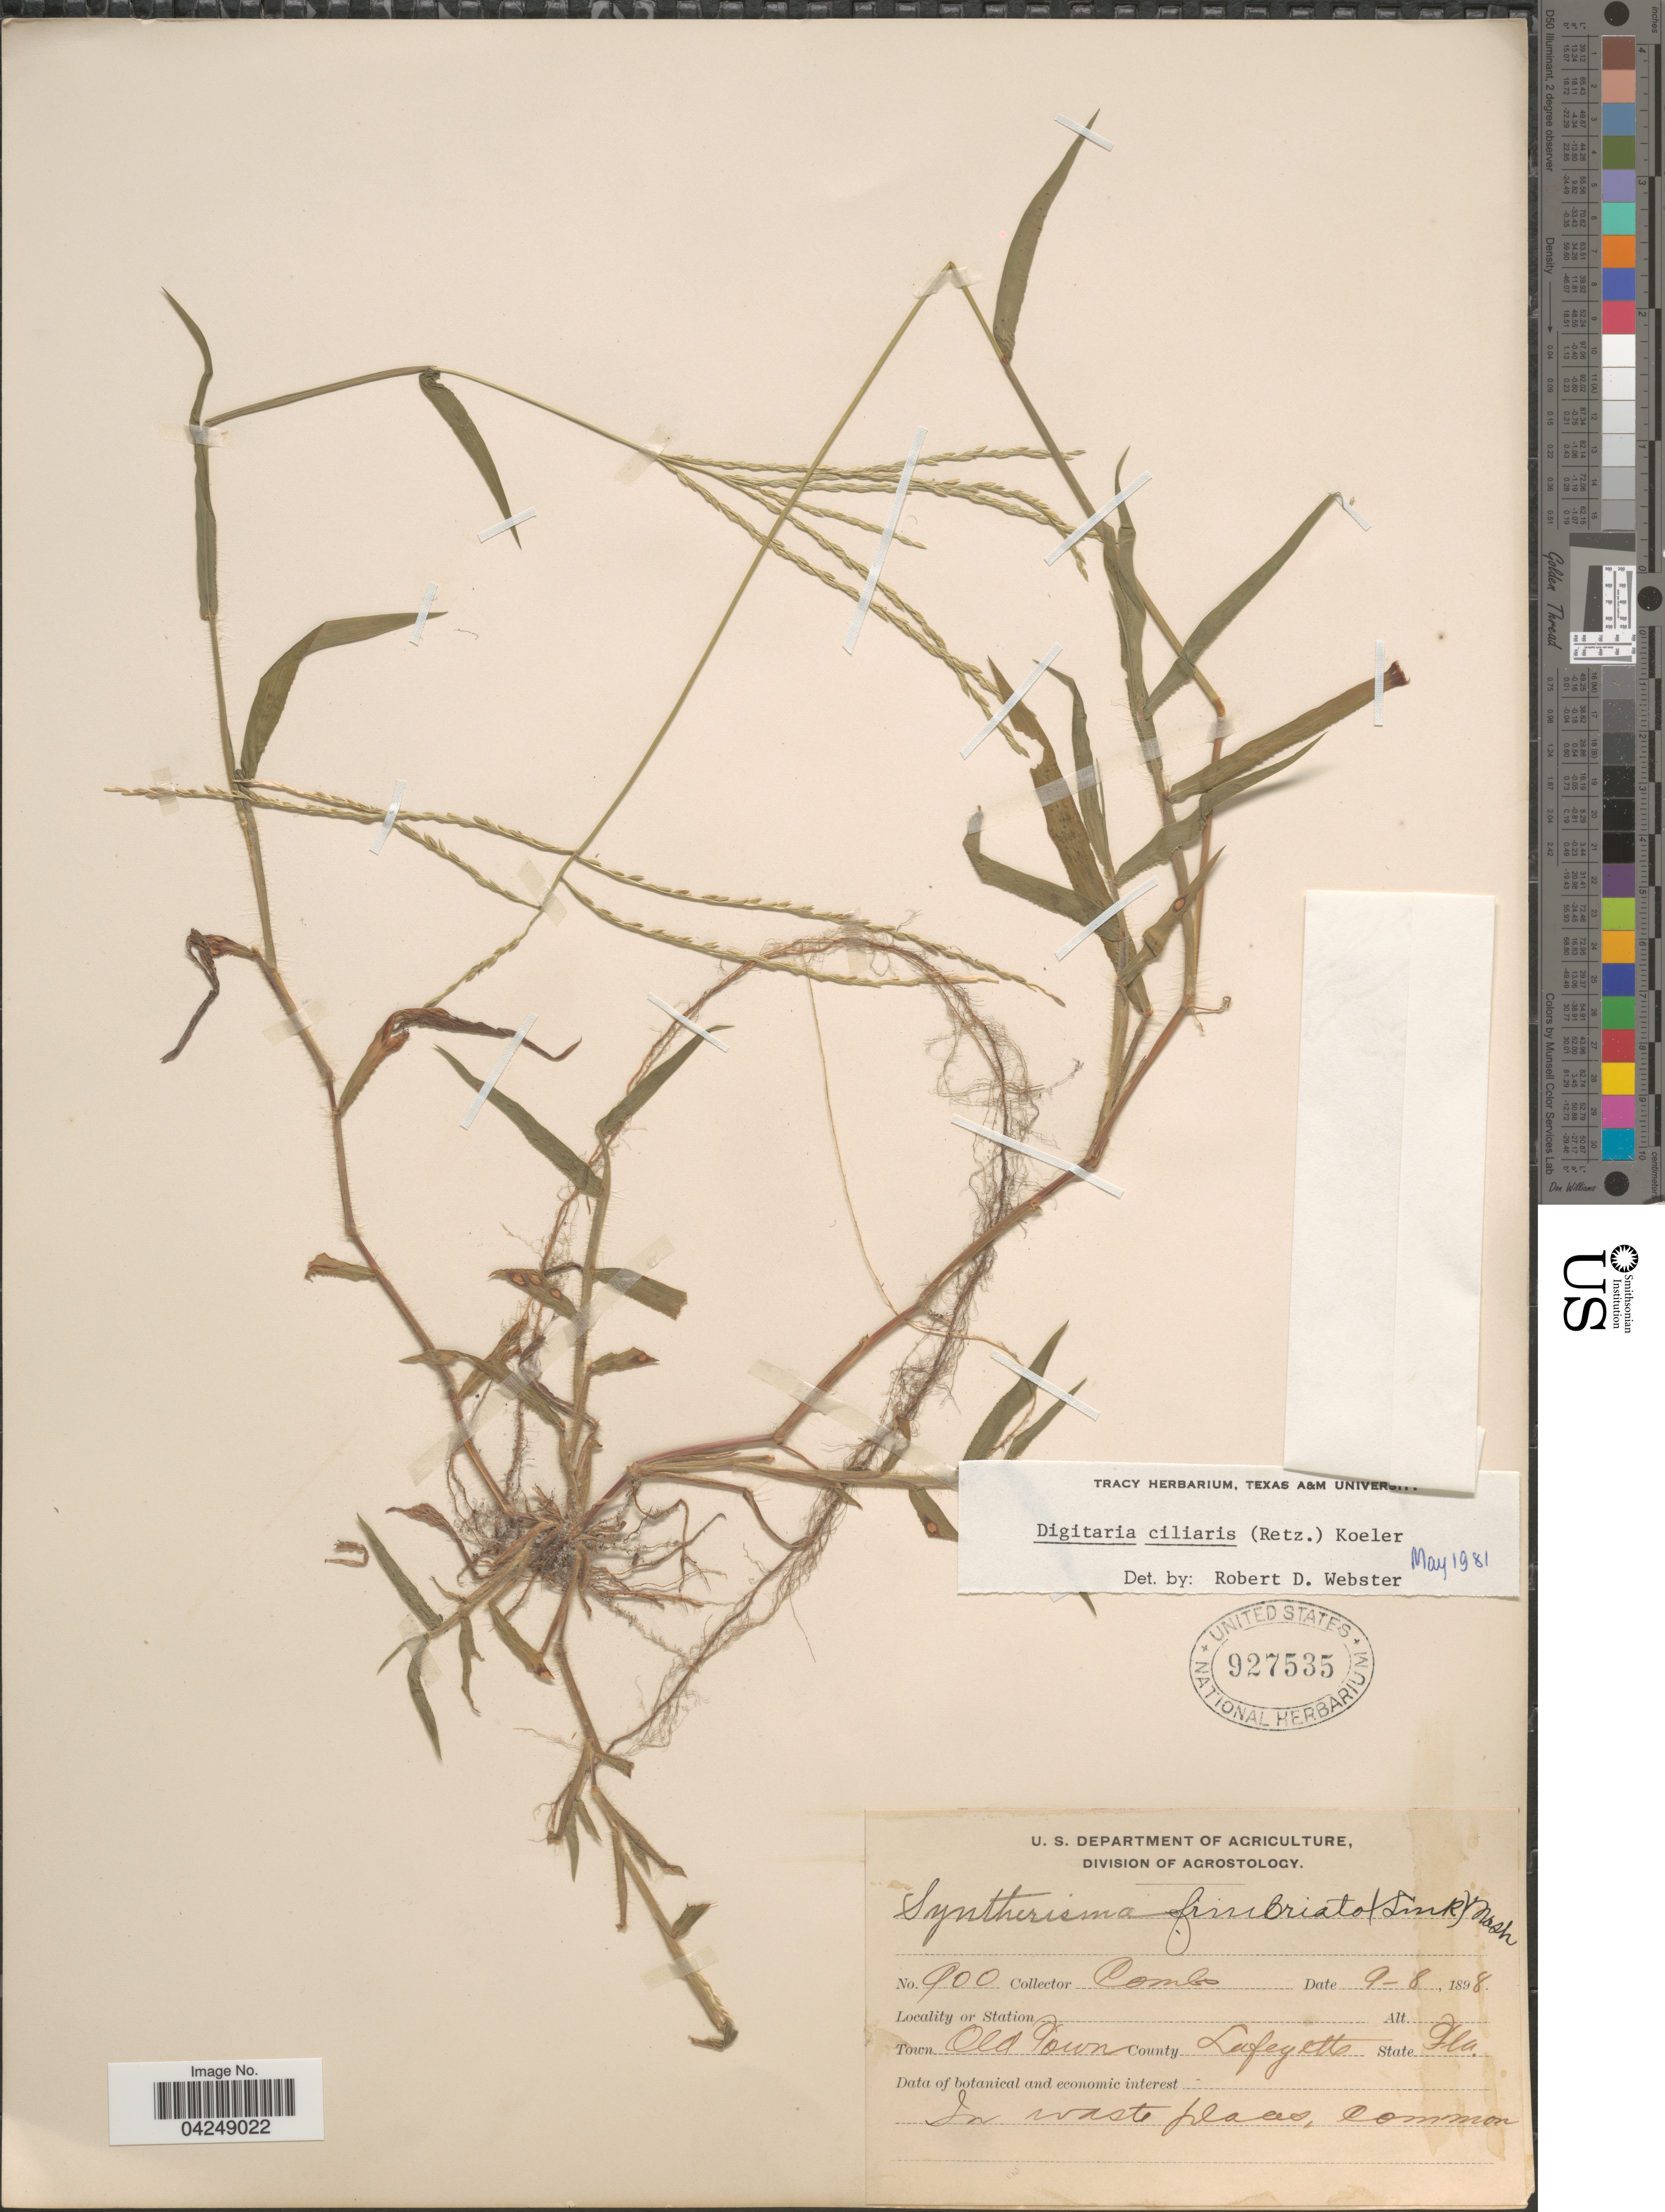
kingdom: Plantae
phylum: Tracheophyta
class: Liliopsida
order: Poales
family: Poaceae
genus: Digitaria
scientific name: Digitaria ciliaris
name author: (Retz.) Koeler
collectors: -. Combs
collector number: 900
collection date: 1898-09-08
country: United States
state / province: Florida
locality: Town Old Town. County Lafeyette. In waste places, common.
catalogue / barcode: US 927535